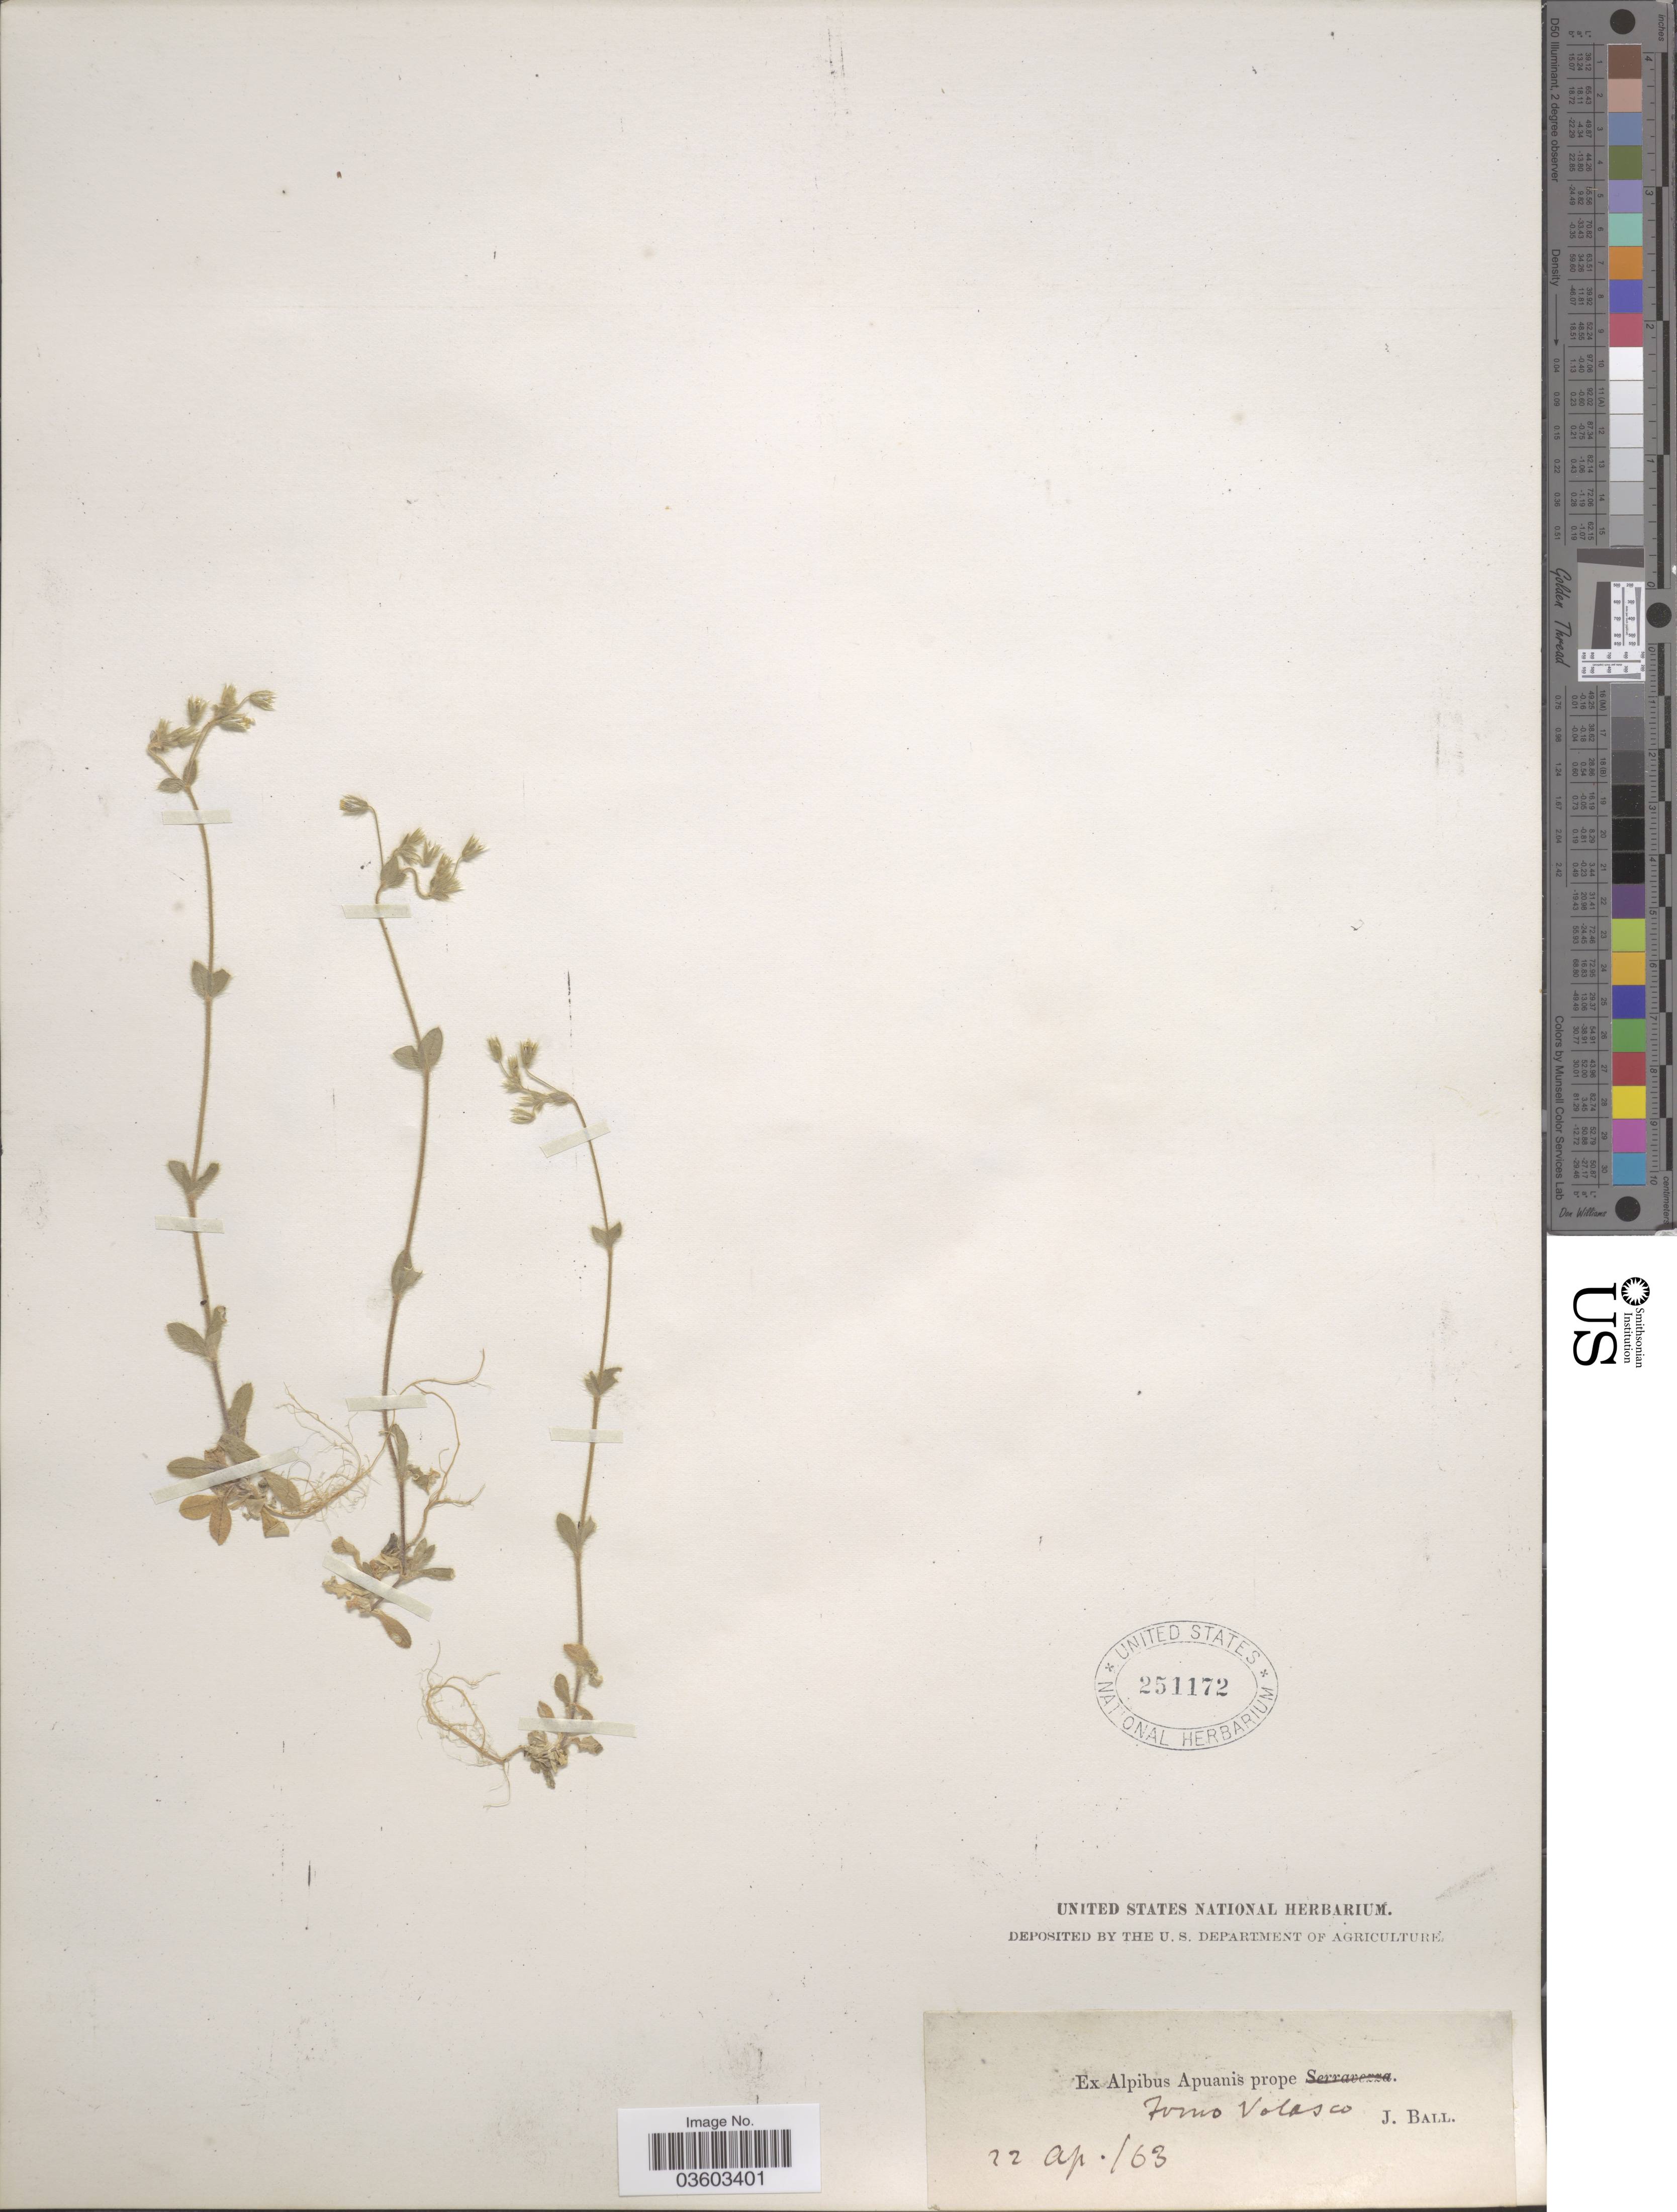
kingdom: Plantae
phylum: Tracheophyta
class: Magnoliopsida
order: Caryophyllales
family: Caryophyllaceae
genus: Cerastium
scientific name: Cerastium sp.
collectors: J. Ball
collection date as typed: Transcribed d/m/y: 22/4/63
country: Italy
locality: Ex Alpibus Apuanis prope Forno Valasco.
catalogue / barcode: US 251172